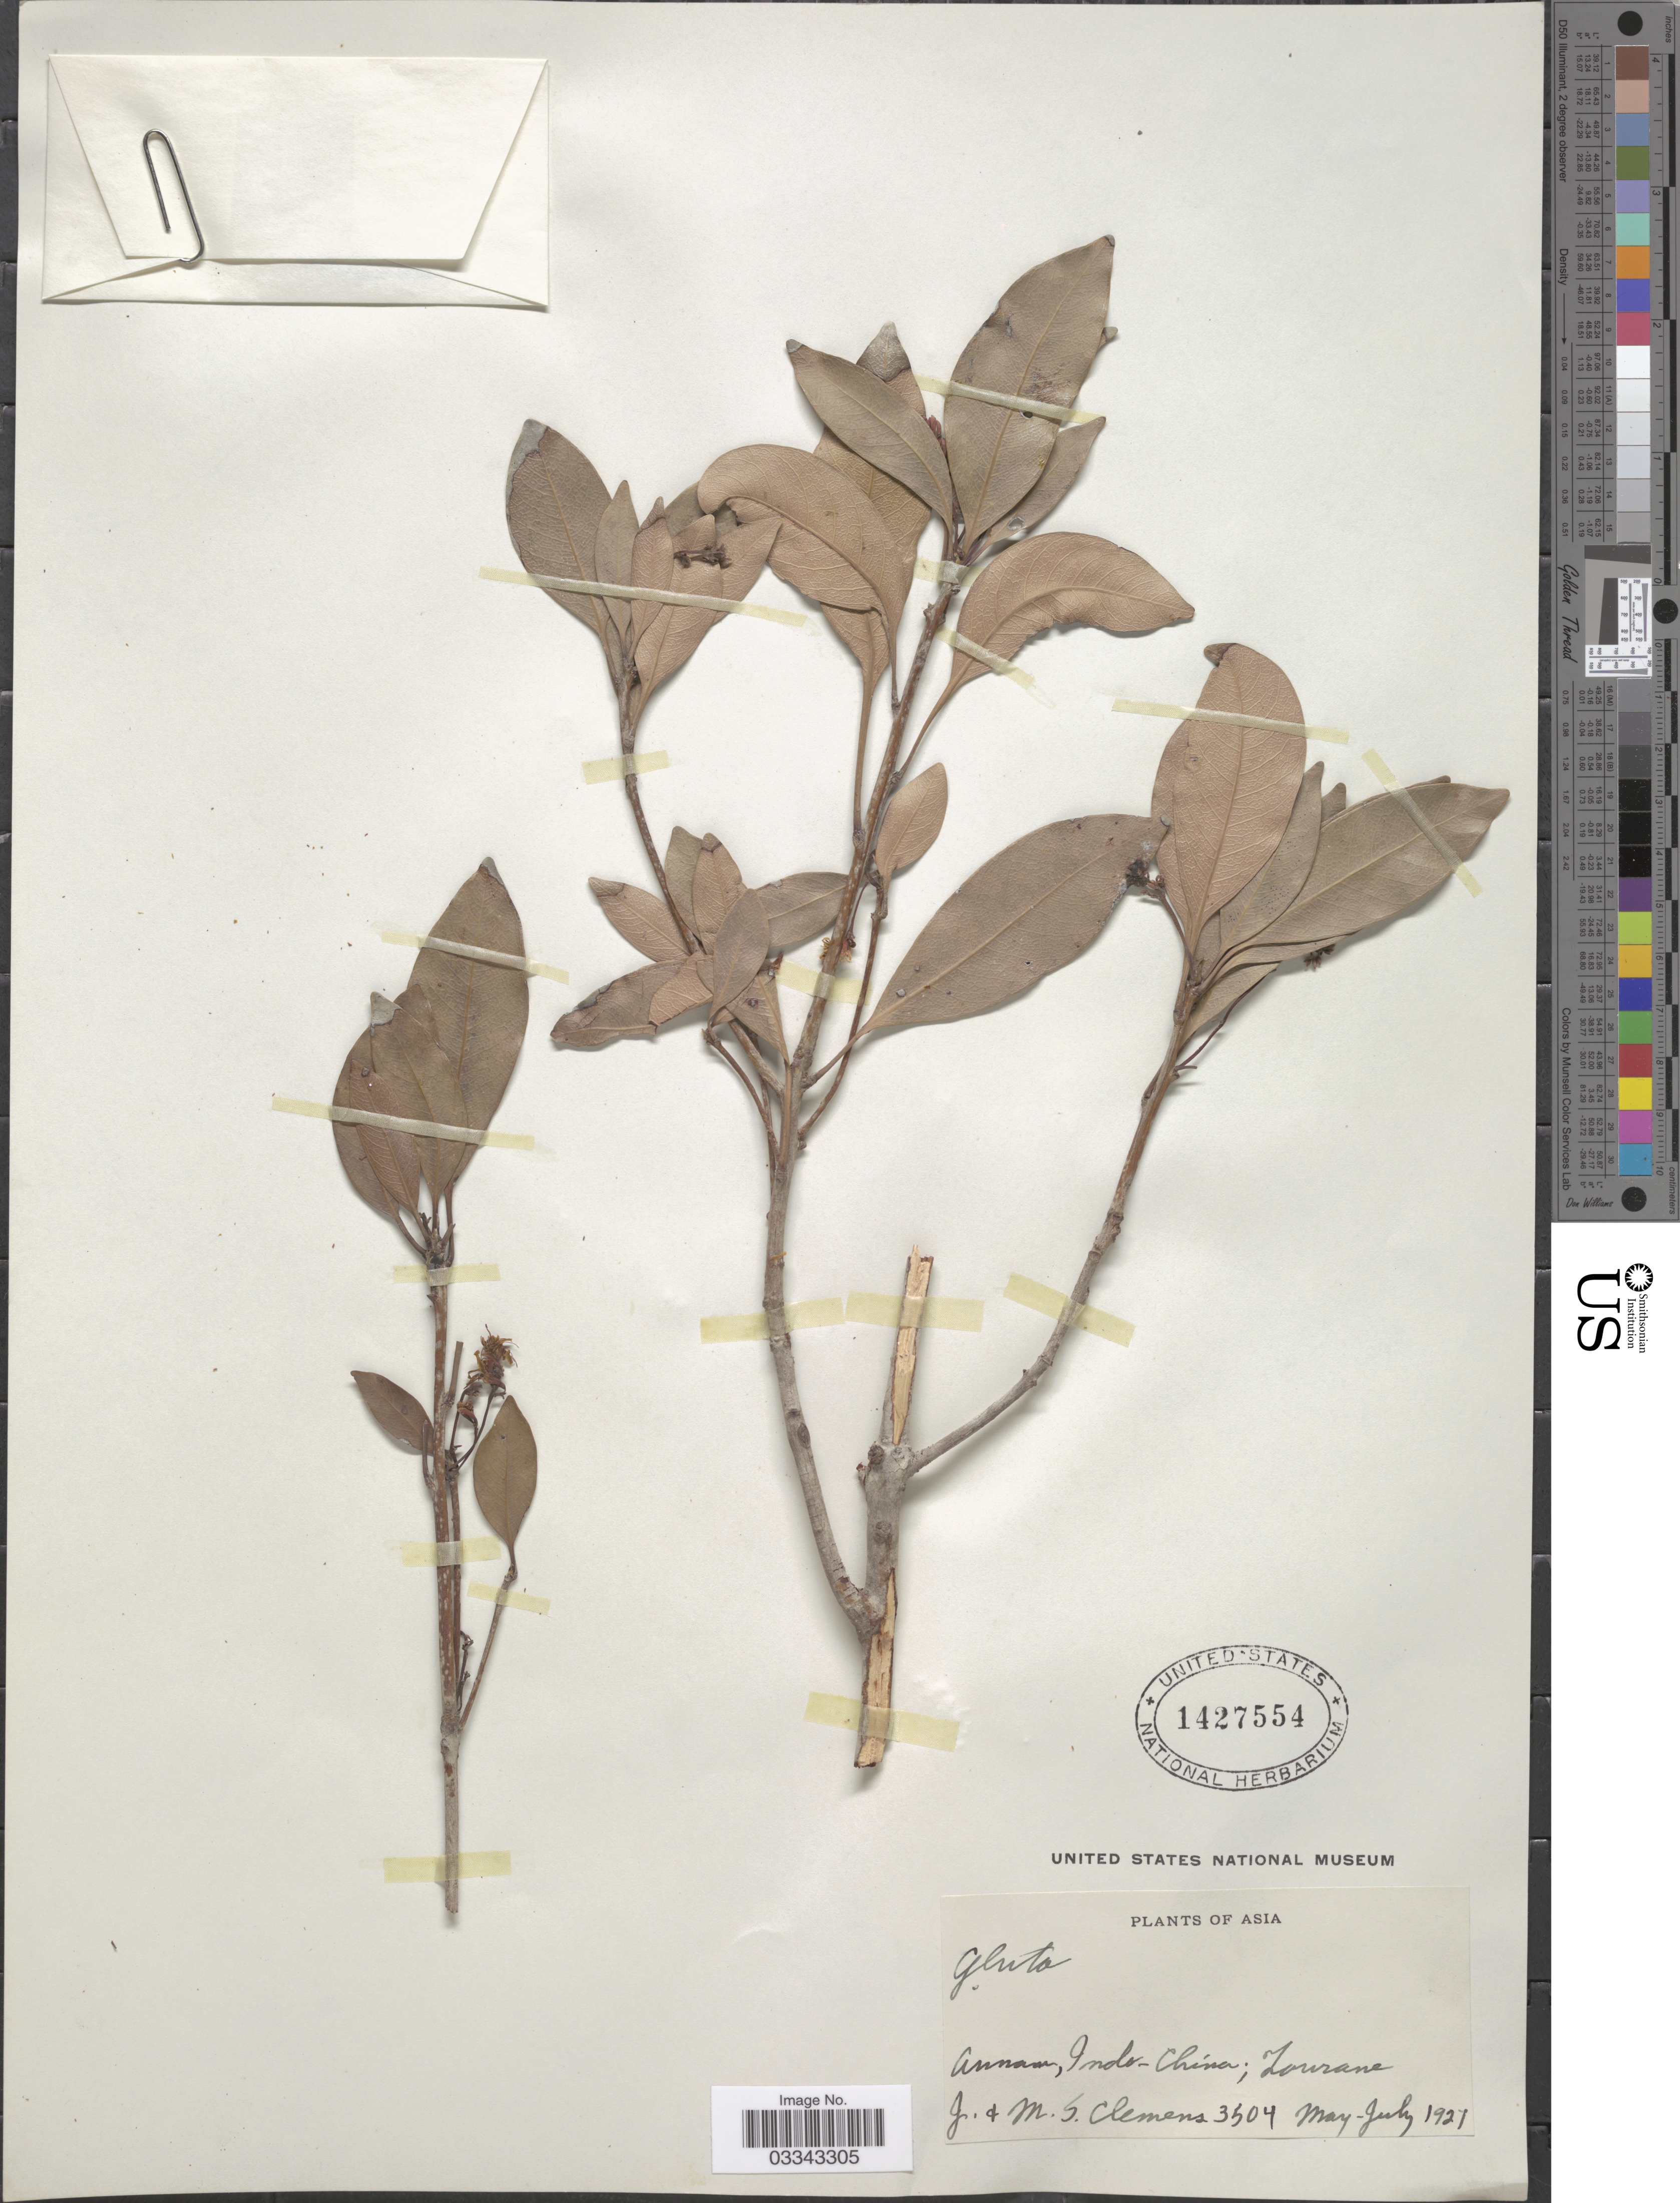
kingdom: Plantae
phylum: Tracheophyta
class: Magnoliopsida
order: Sapindales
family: Anacardiaceae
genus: Gluta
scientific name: Gluta sp.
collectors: J. Clemens & M. S. Clemens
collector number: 3504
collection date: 1927-05/1927-07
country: Vietnam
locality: Asia. Annam, Indo-China; Tourane.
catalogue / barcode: US 1427554